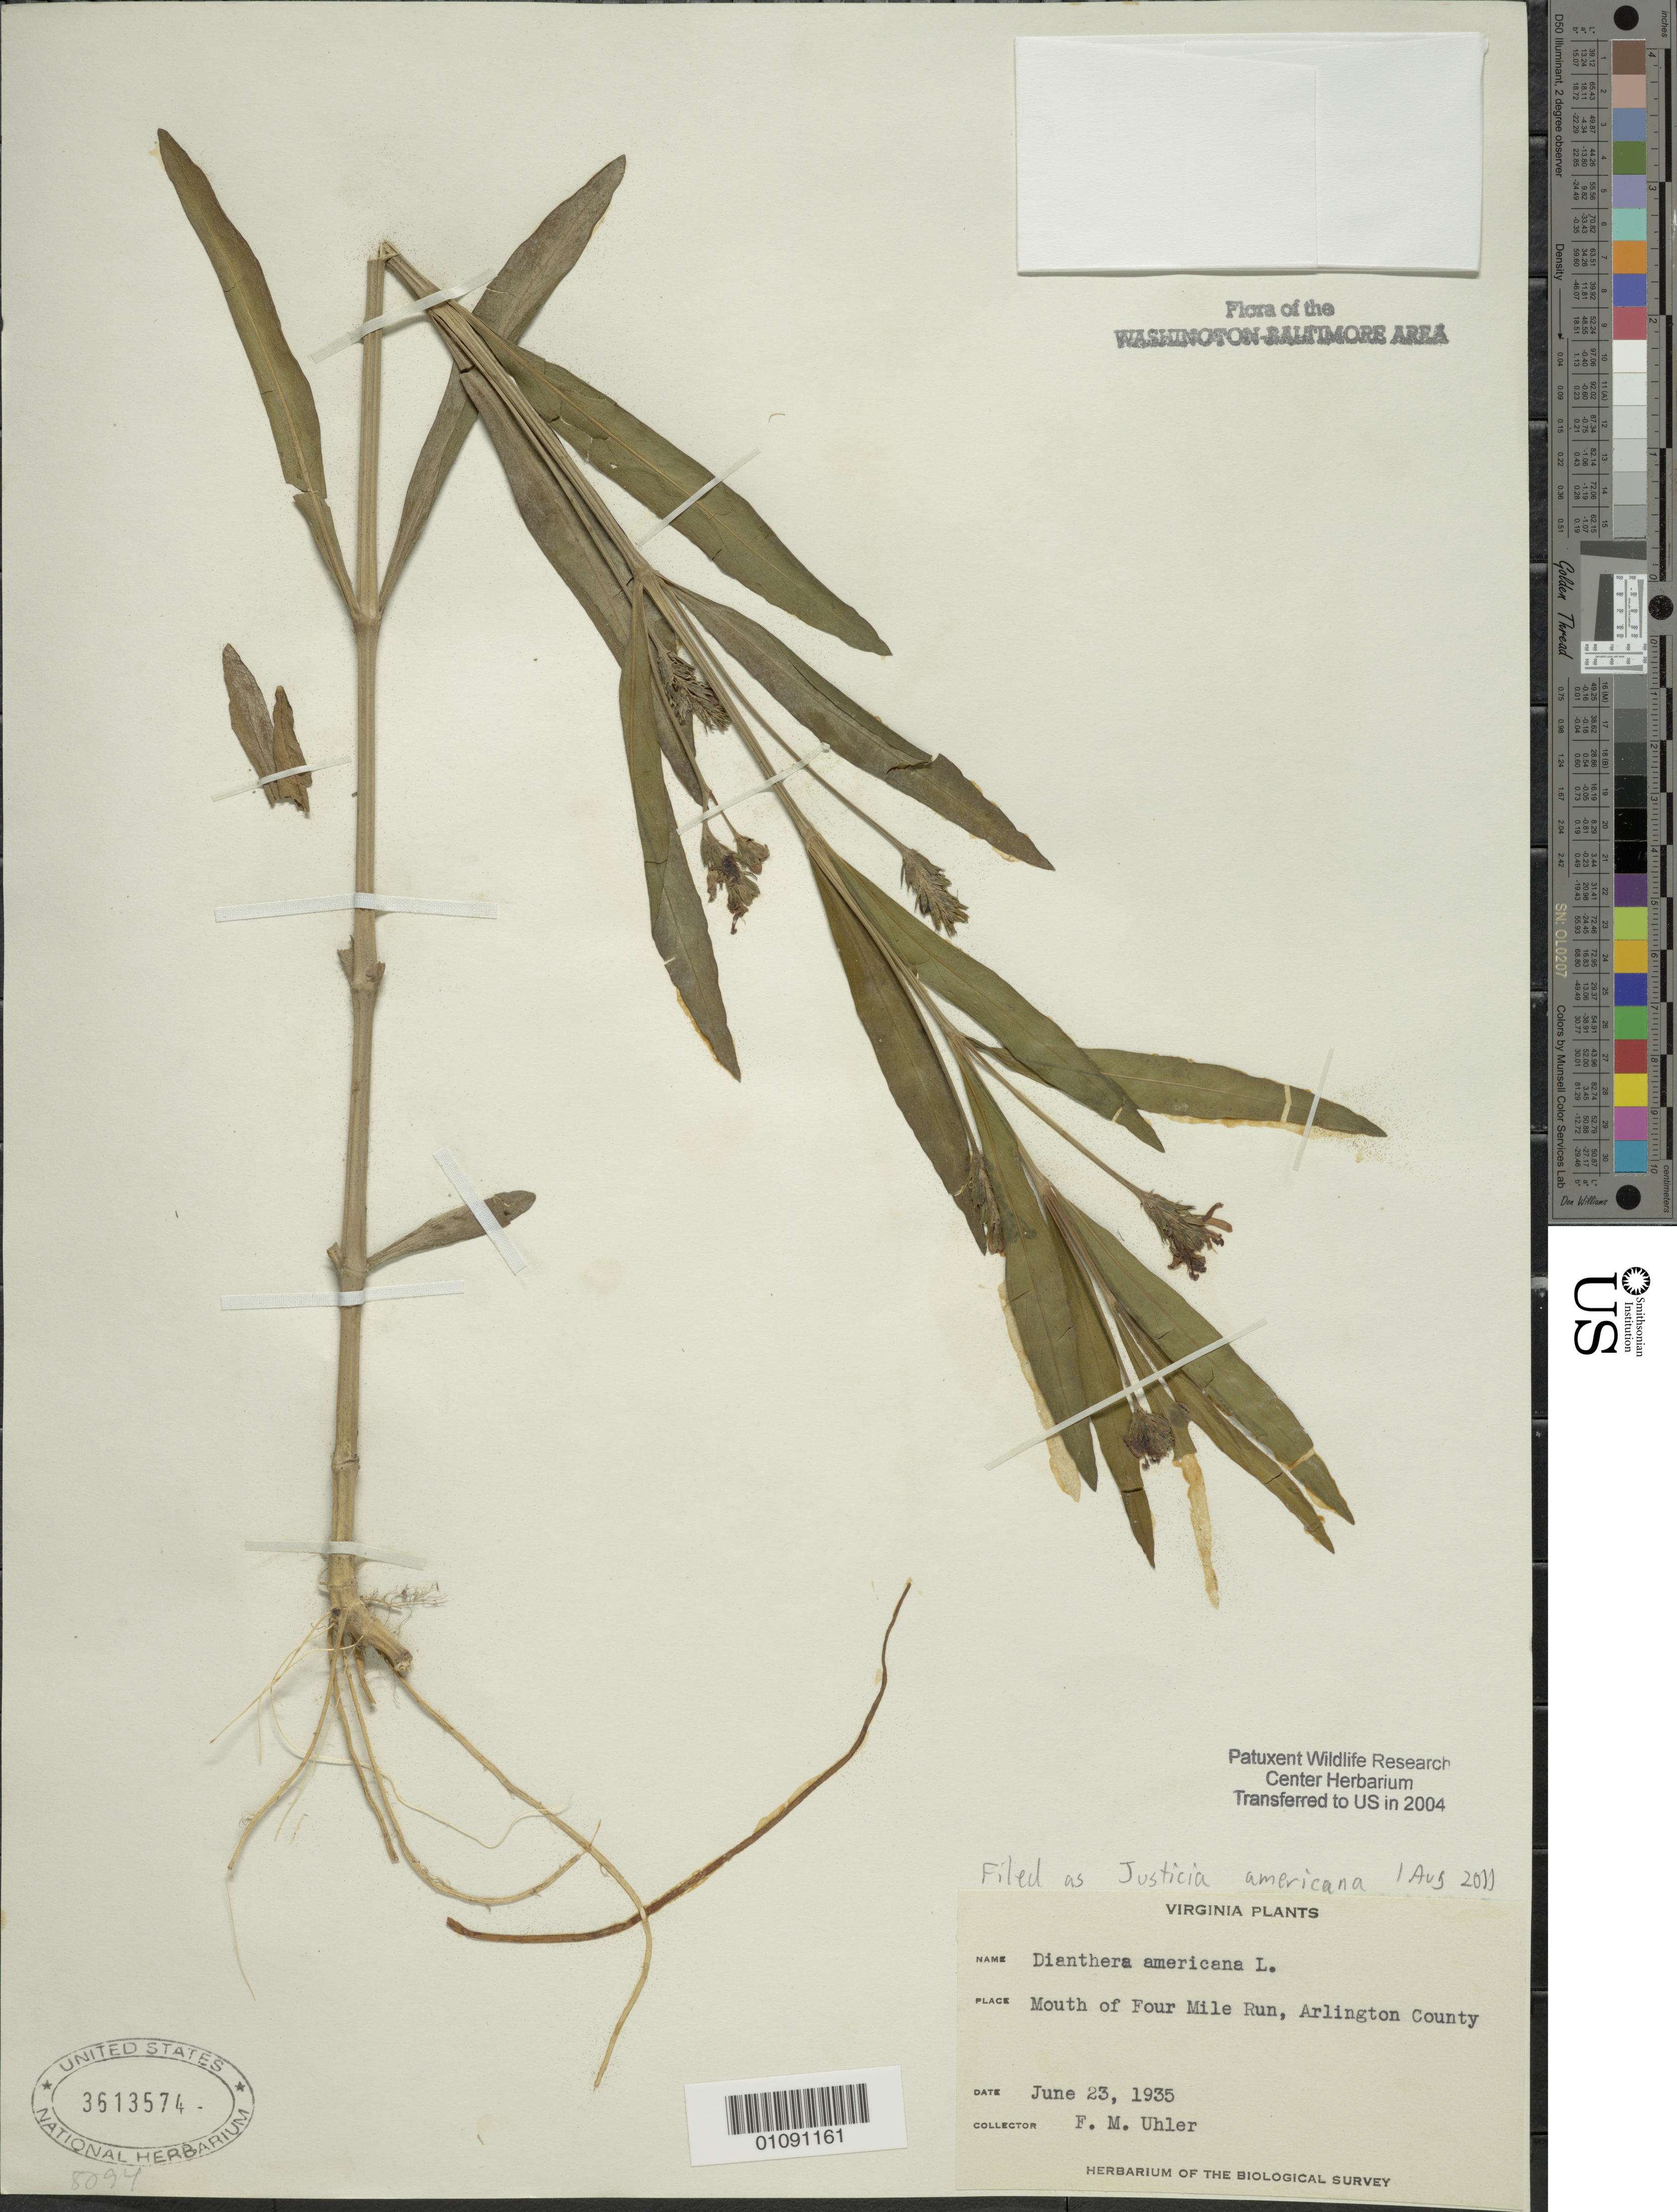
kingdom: Plantae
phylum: Tracheophyta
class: Magnoliopsida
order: Lamiales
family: Acanthaceae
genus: Justicia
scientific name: Justicia americana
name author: (L.) Vahl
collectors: F. M. Uhler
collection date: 1935-06-23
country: United States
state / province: Virginia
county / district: Arlington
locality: Mouth of Four Mile Run.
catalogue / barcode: US 3613574